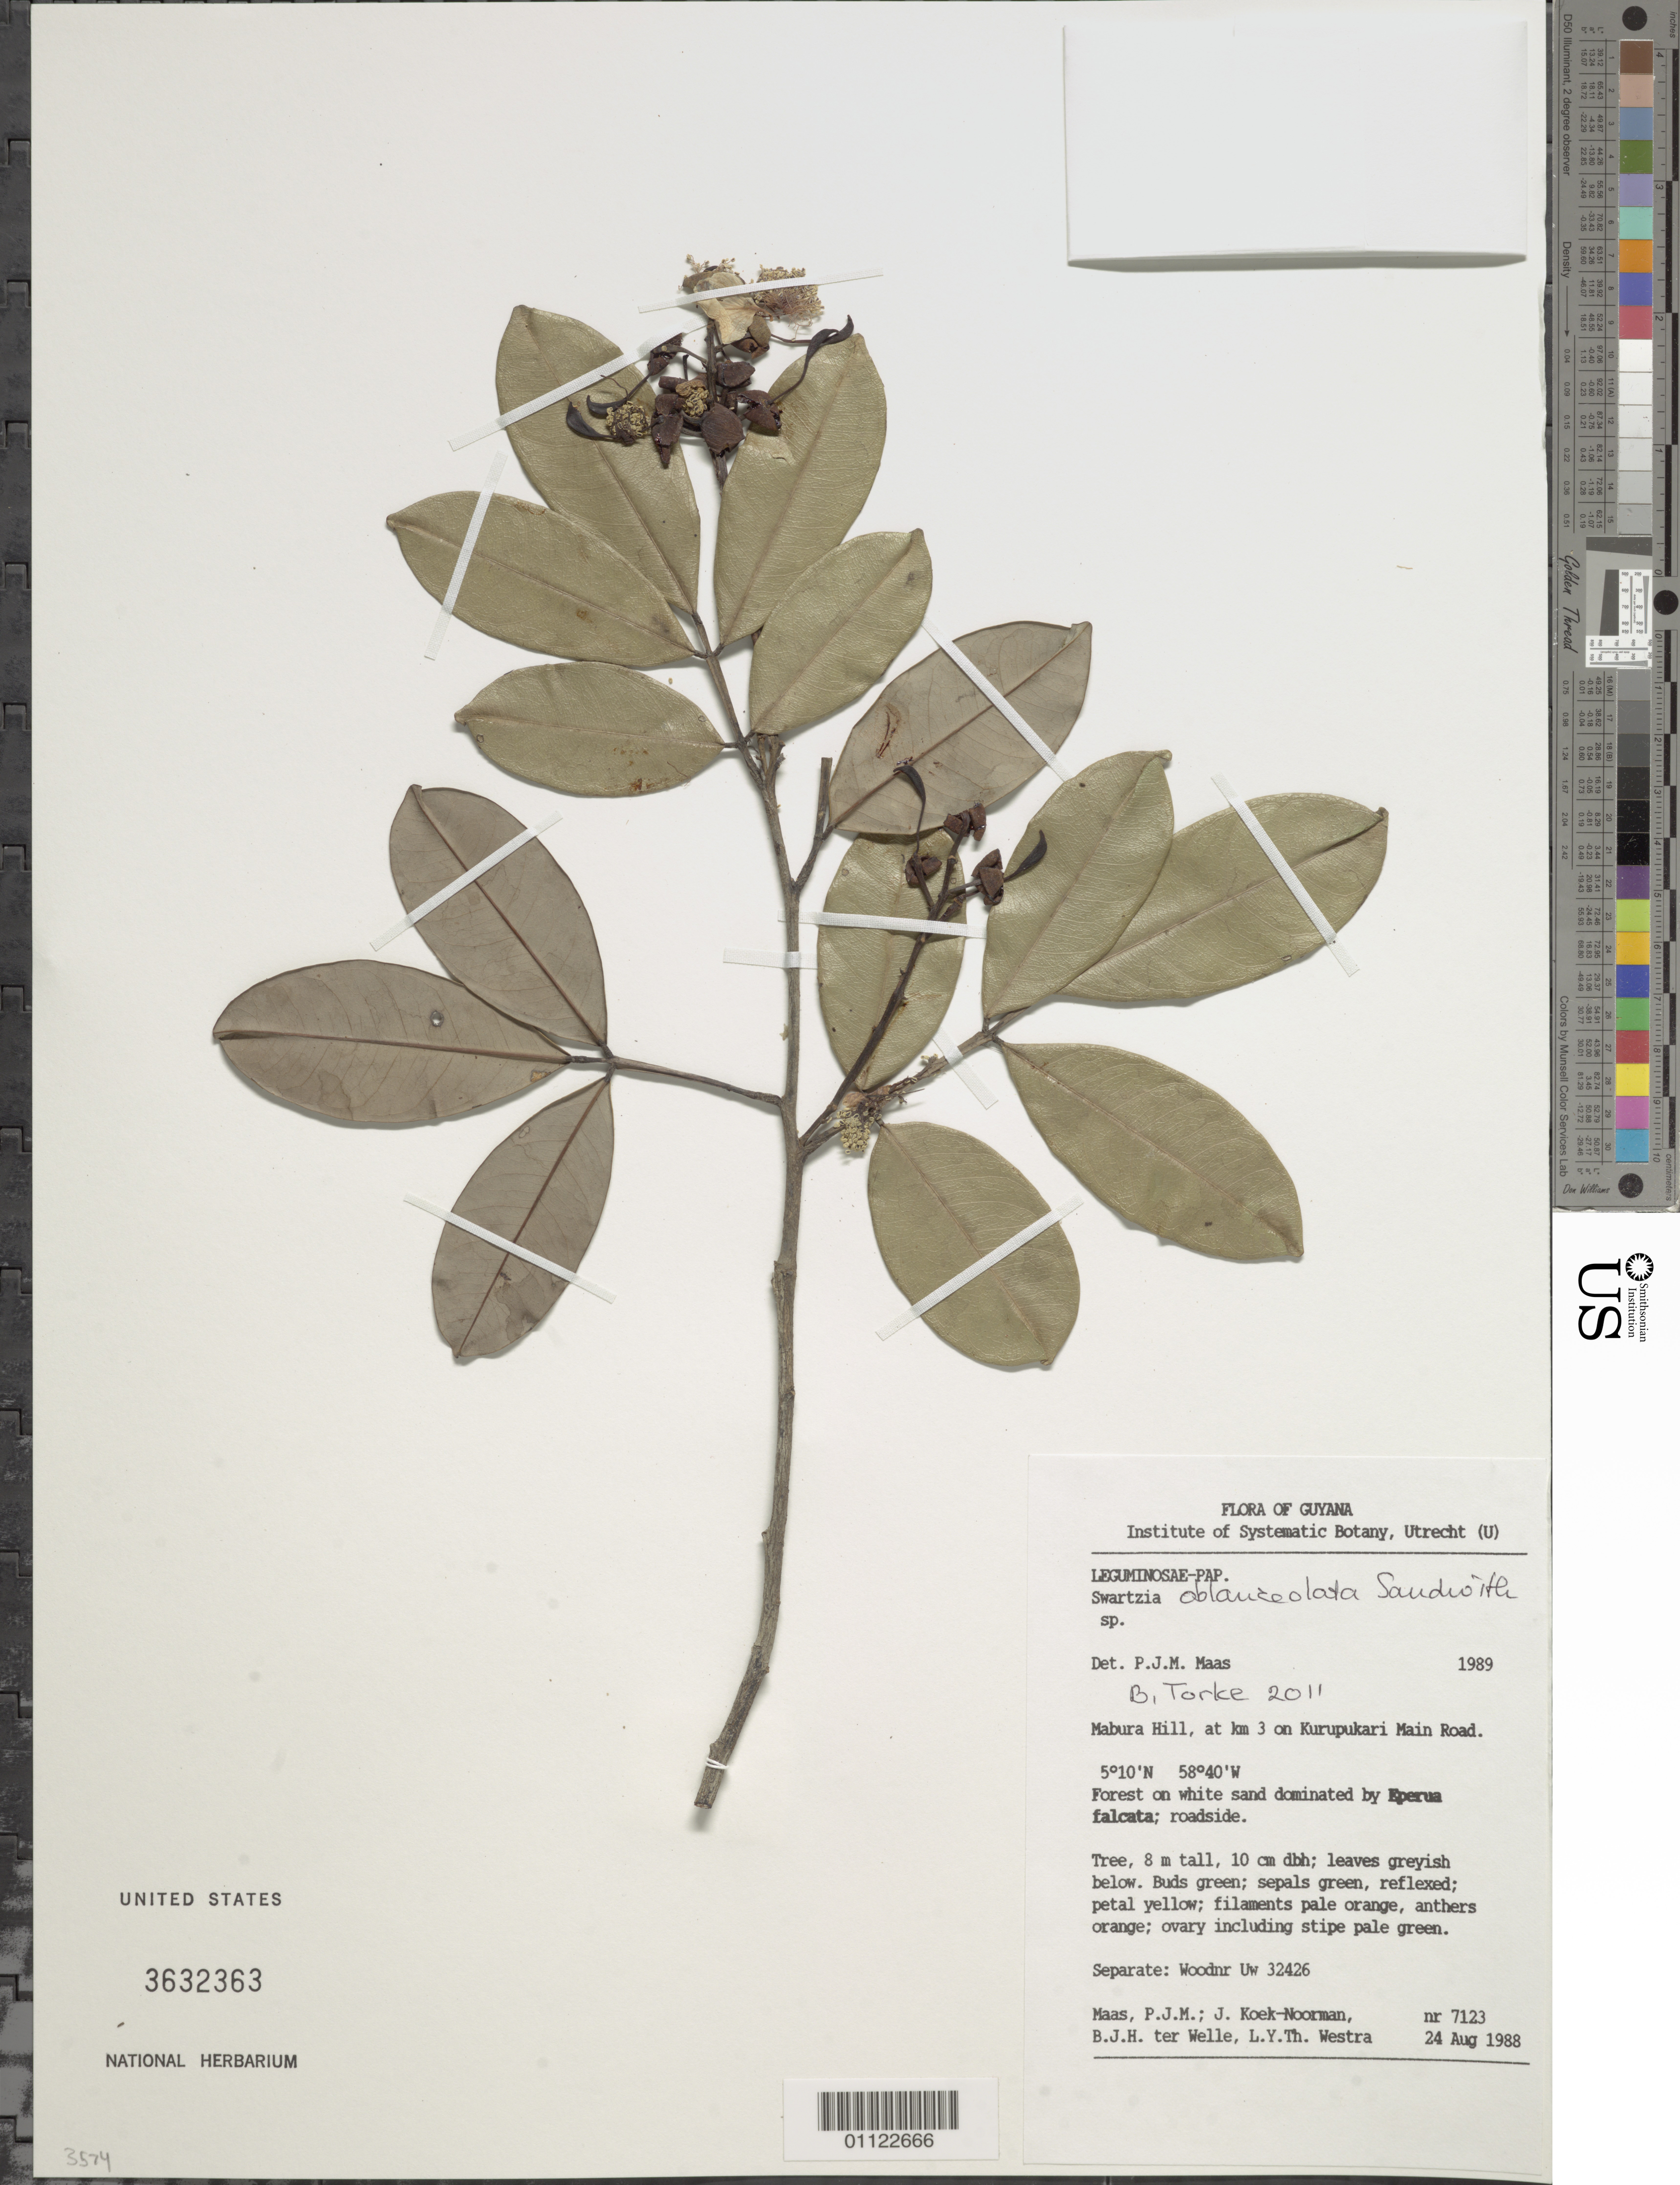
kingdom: Plantae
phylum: Tracheophyta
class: Magnoliopsida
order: Fabales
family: Fabaceae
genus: Swartzia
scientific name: Swartzia oblanceolata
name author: Sandwith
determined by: Torke, B. M., (MO)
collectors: P. Maas, J. Koek-Noorman, H. Lall, B. Welle & L. Y. T. Westra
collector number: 7123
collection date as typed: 24-Aug-88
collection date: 1988-08-24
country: Guyana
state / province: U. Demerara-Berbice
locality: Mabura Hill, km 3 on Kurupukari Main Rd.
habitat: Forest on white sand dominated by Eperua falcata; roadside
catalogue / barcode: US 3632363